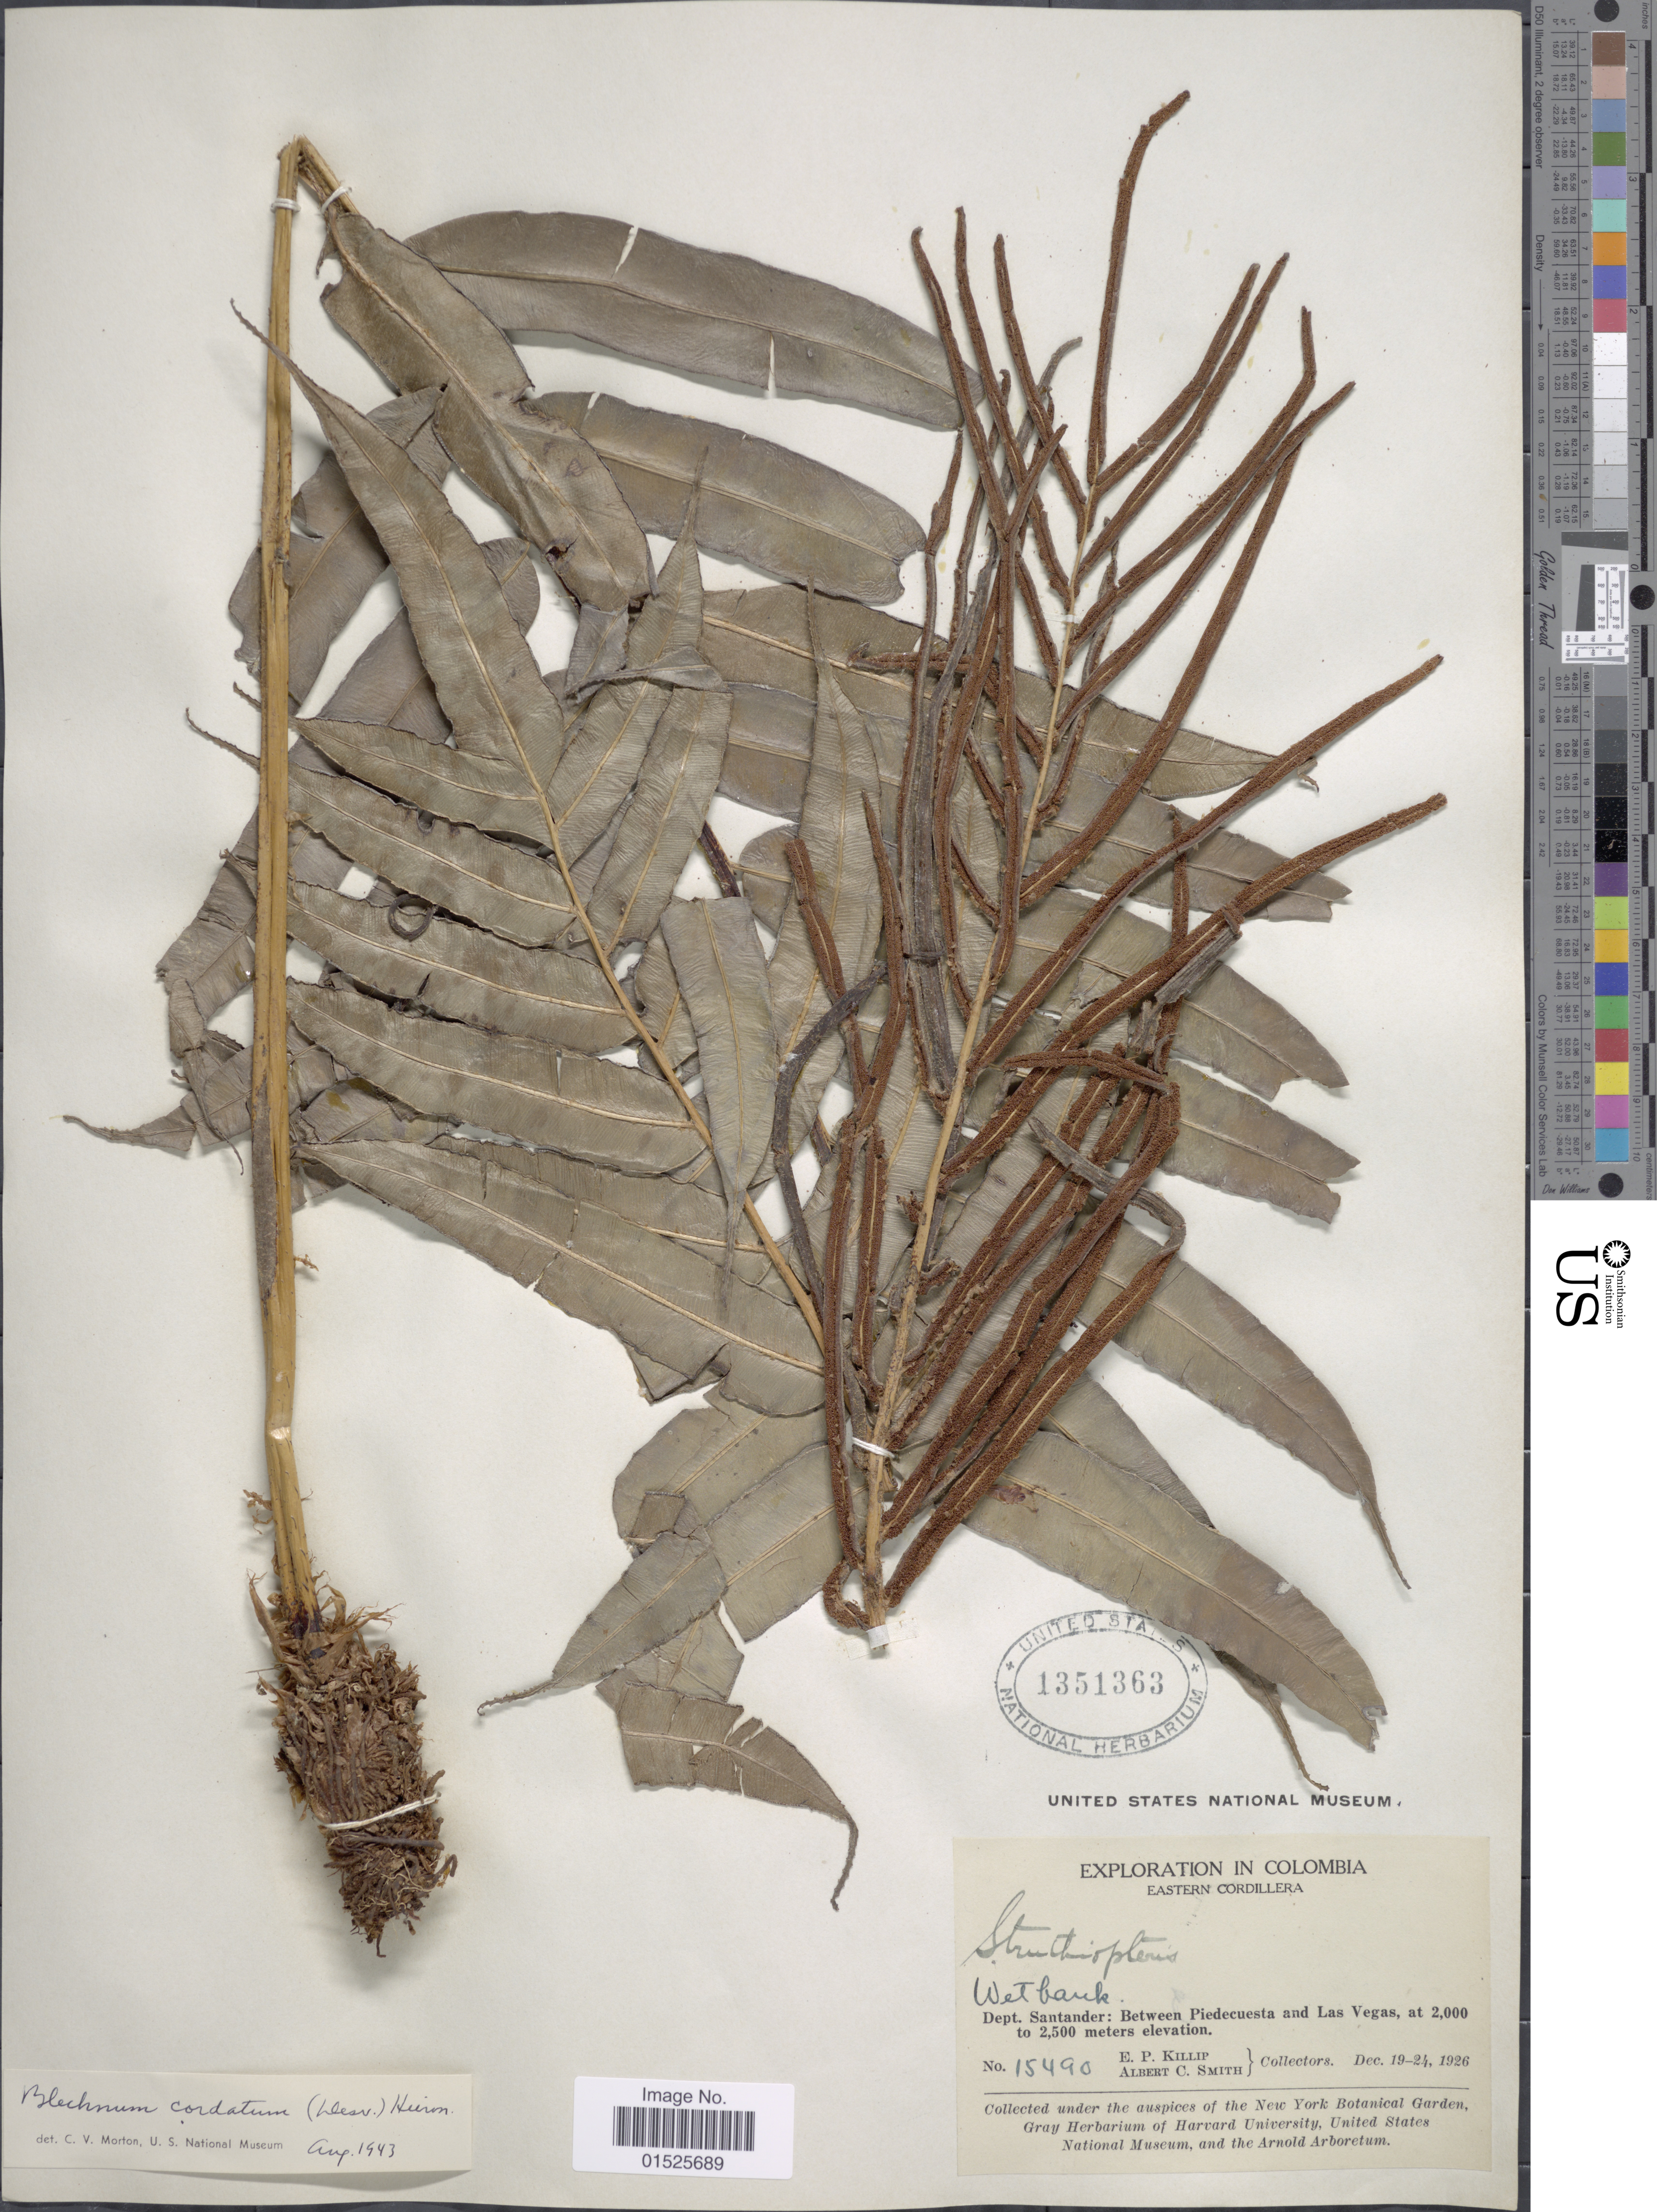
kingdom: Plantae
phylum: Tracheophyta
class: Polypodiopsida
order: Polypodiales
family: Blechnaceae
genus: Blechnum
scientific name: Blechnum cordatum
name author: (Desv.) Hieron.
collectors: E. P. Killip & A. C. Smith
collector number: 15490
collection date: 1926-12-19/1926-12-24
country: Colombia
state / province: Santander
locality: Eastern Cordillera. Between Piedecuesta and Las Vegas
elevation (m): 2000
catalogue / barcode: US 1351363